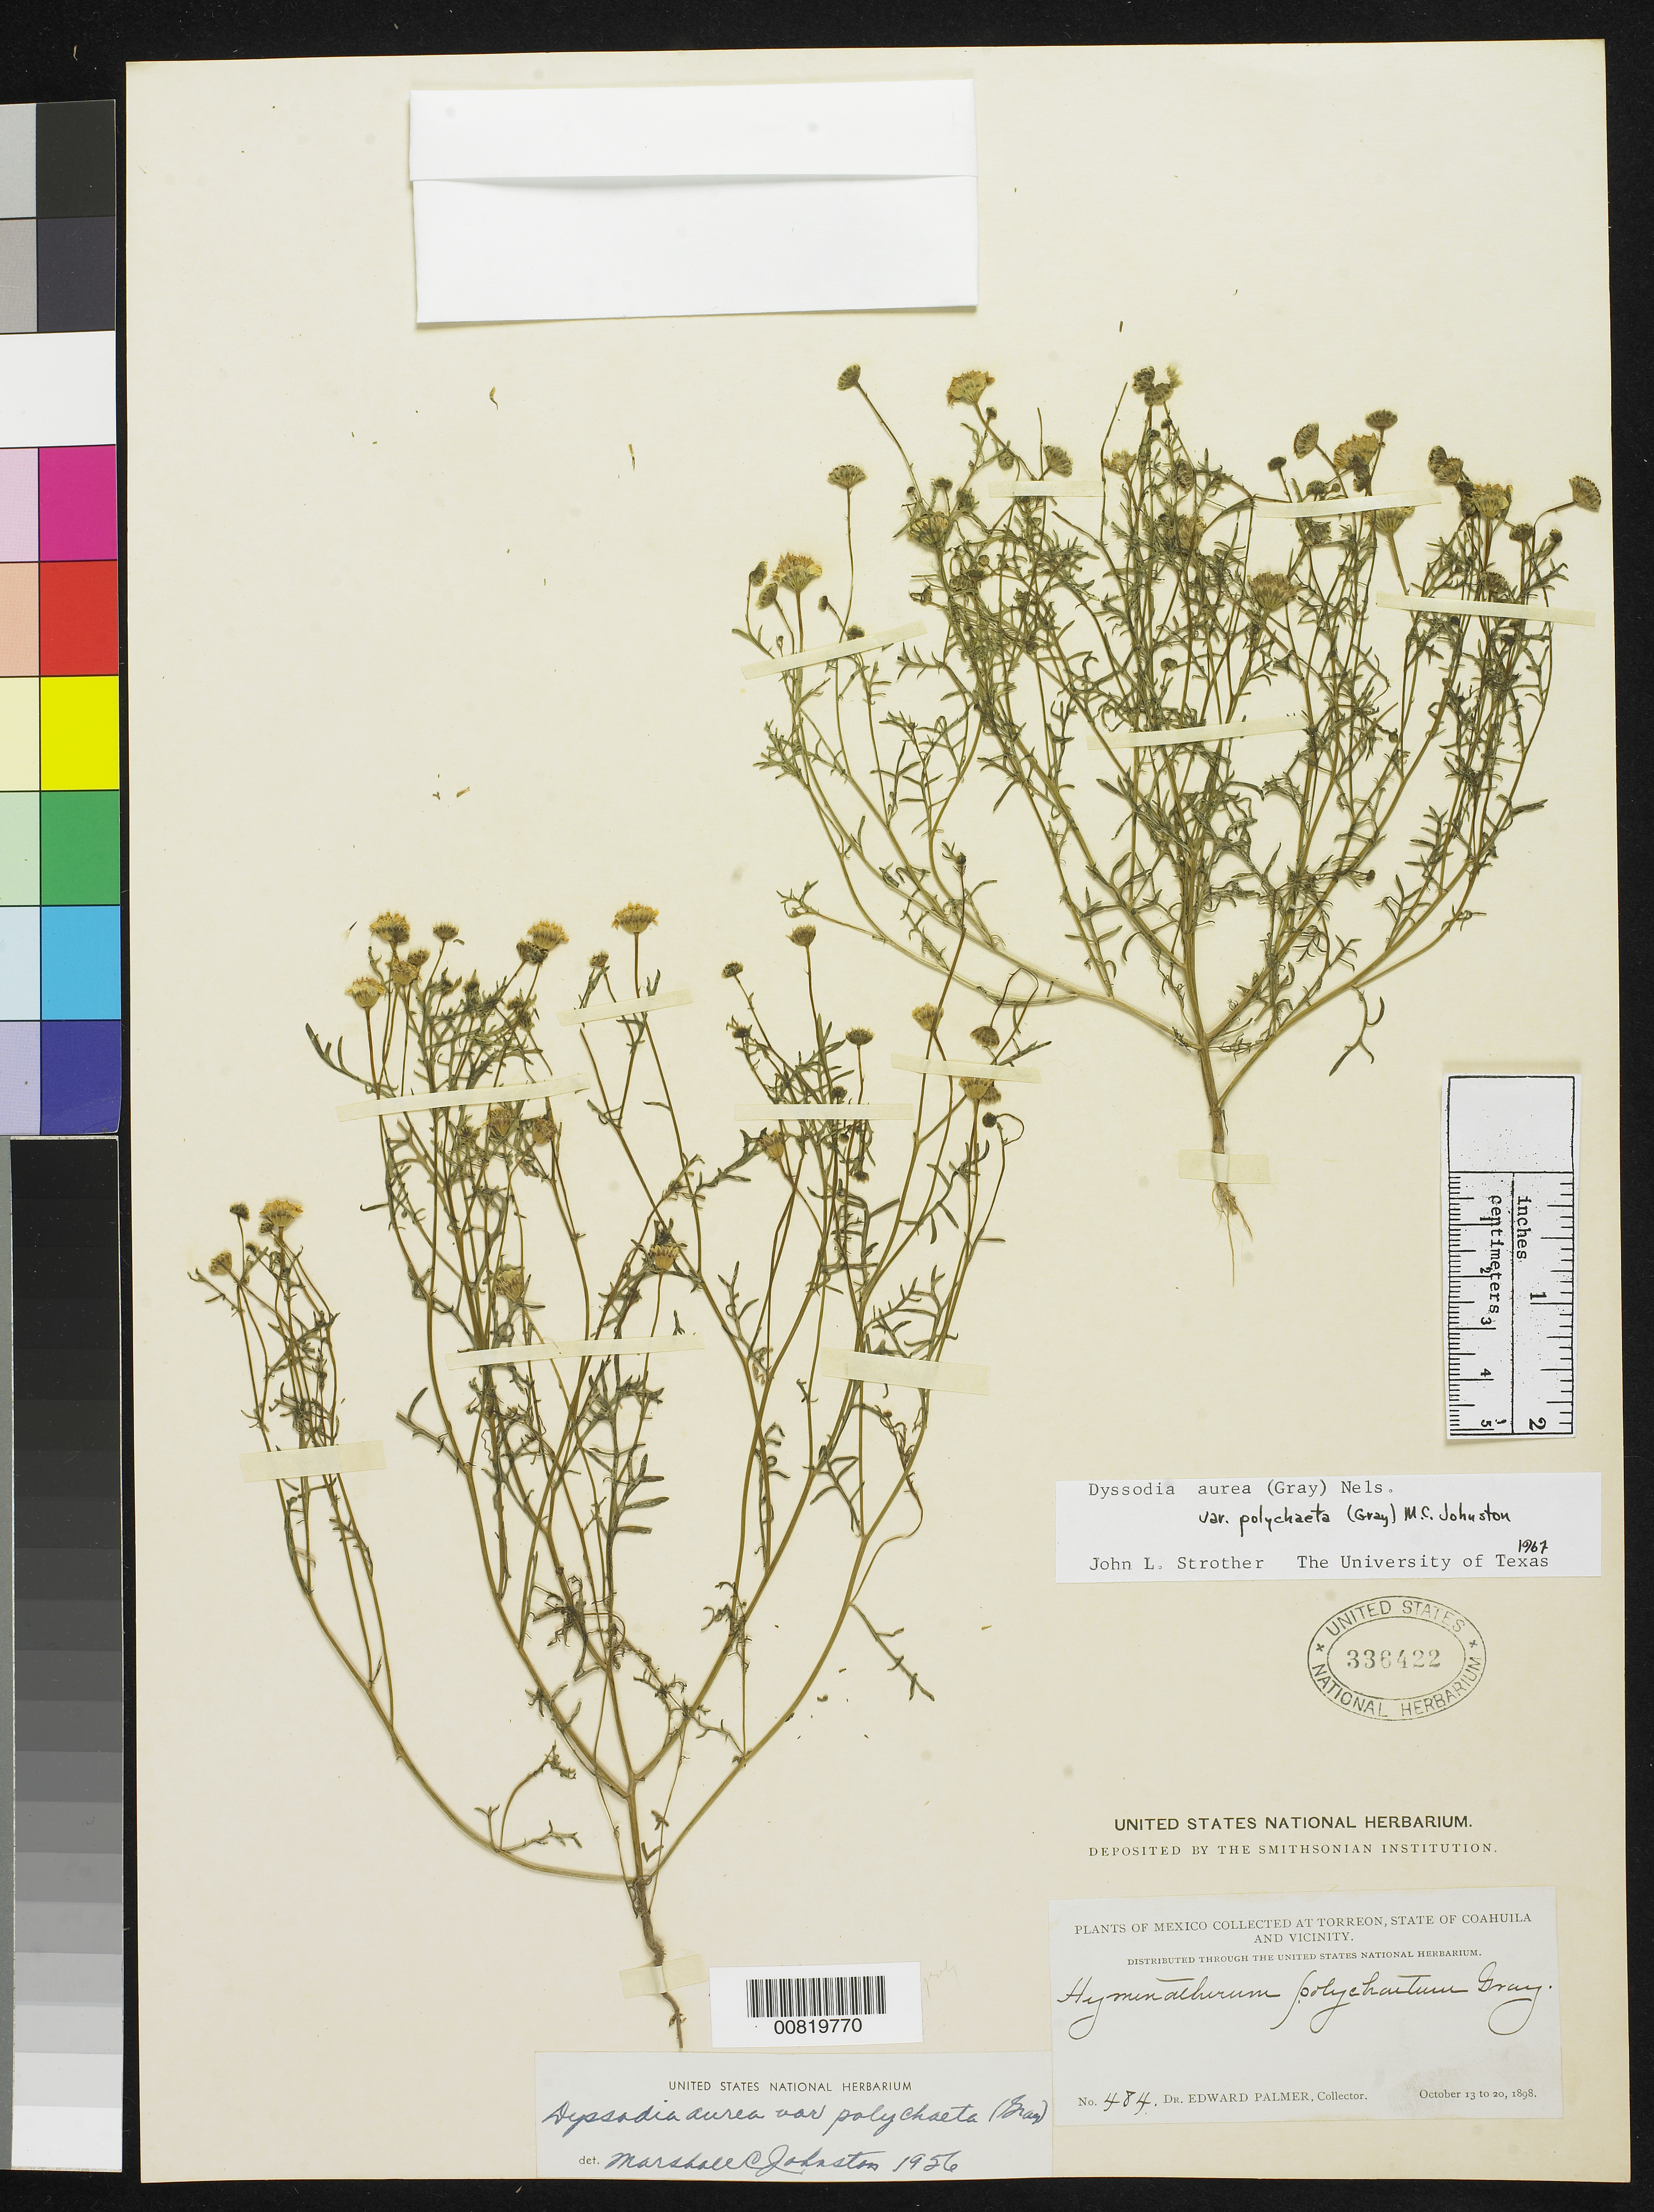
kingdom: Plantae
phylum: Tracheophyta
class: Magnoliopsida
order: Asterales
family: Asteraceae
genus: Thymophylla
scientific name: Thymophylla aurea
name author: (A. Gray) Greene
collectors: E. Palmer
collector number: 484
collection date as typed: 13 Oct 1898 to 20 Oct 1898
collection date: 1898-10-13/1898-10-20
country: Mexico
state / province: Coahuila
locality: Torreón, Coahuila and vicinity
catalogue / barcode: US 336422